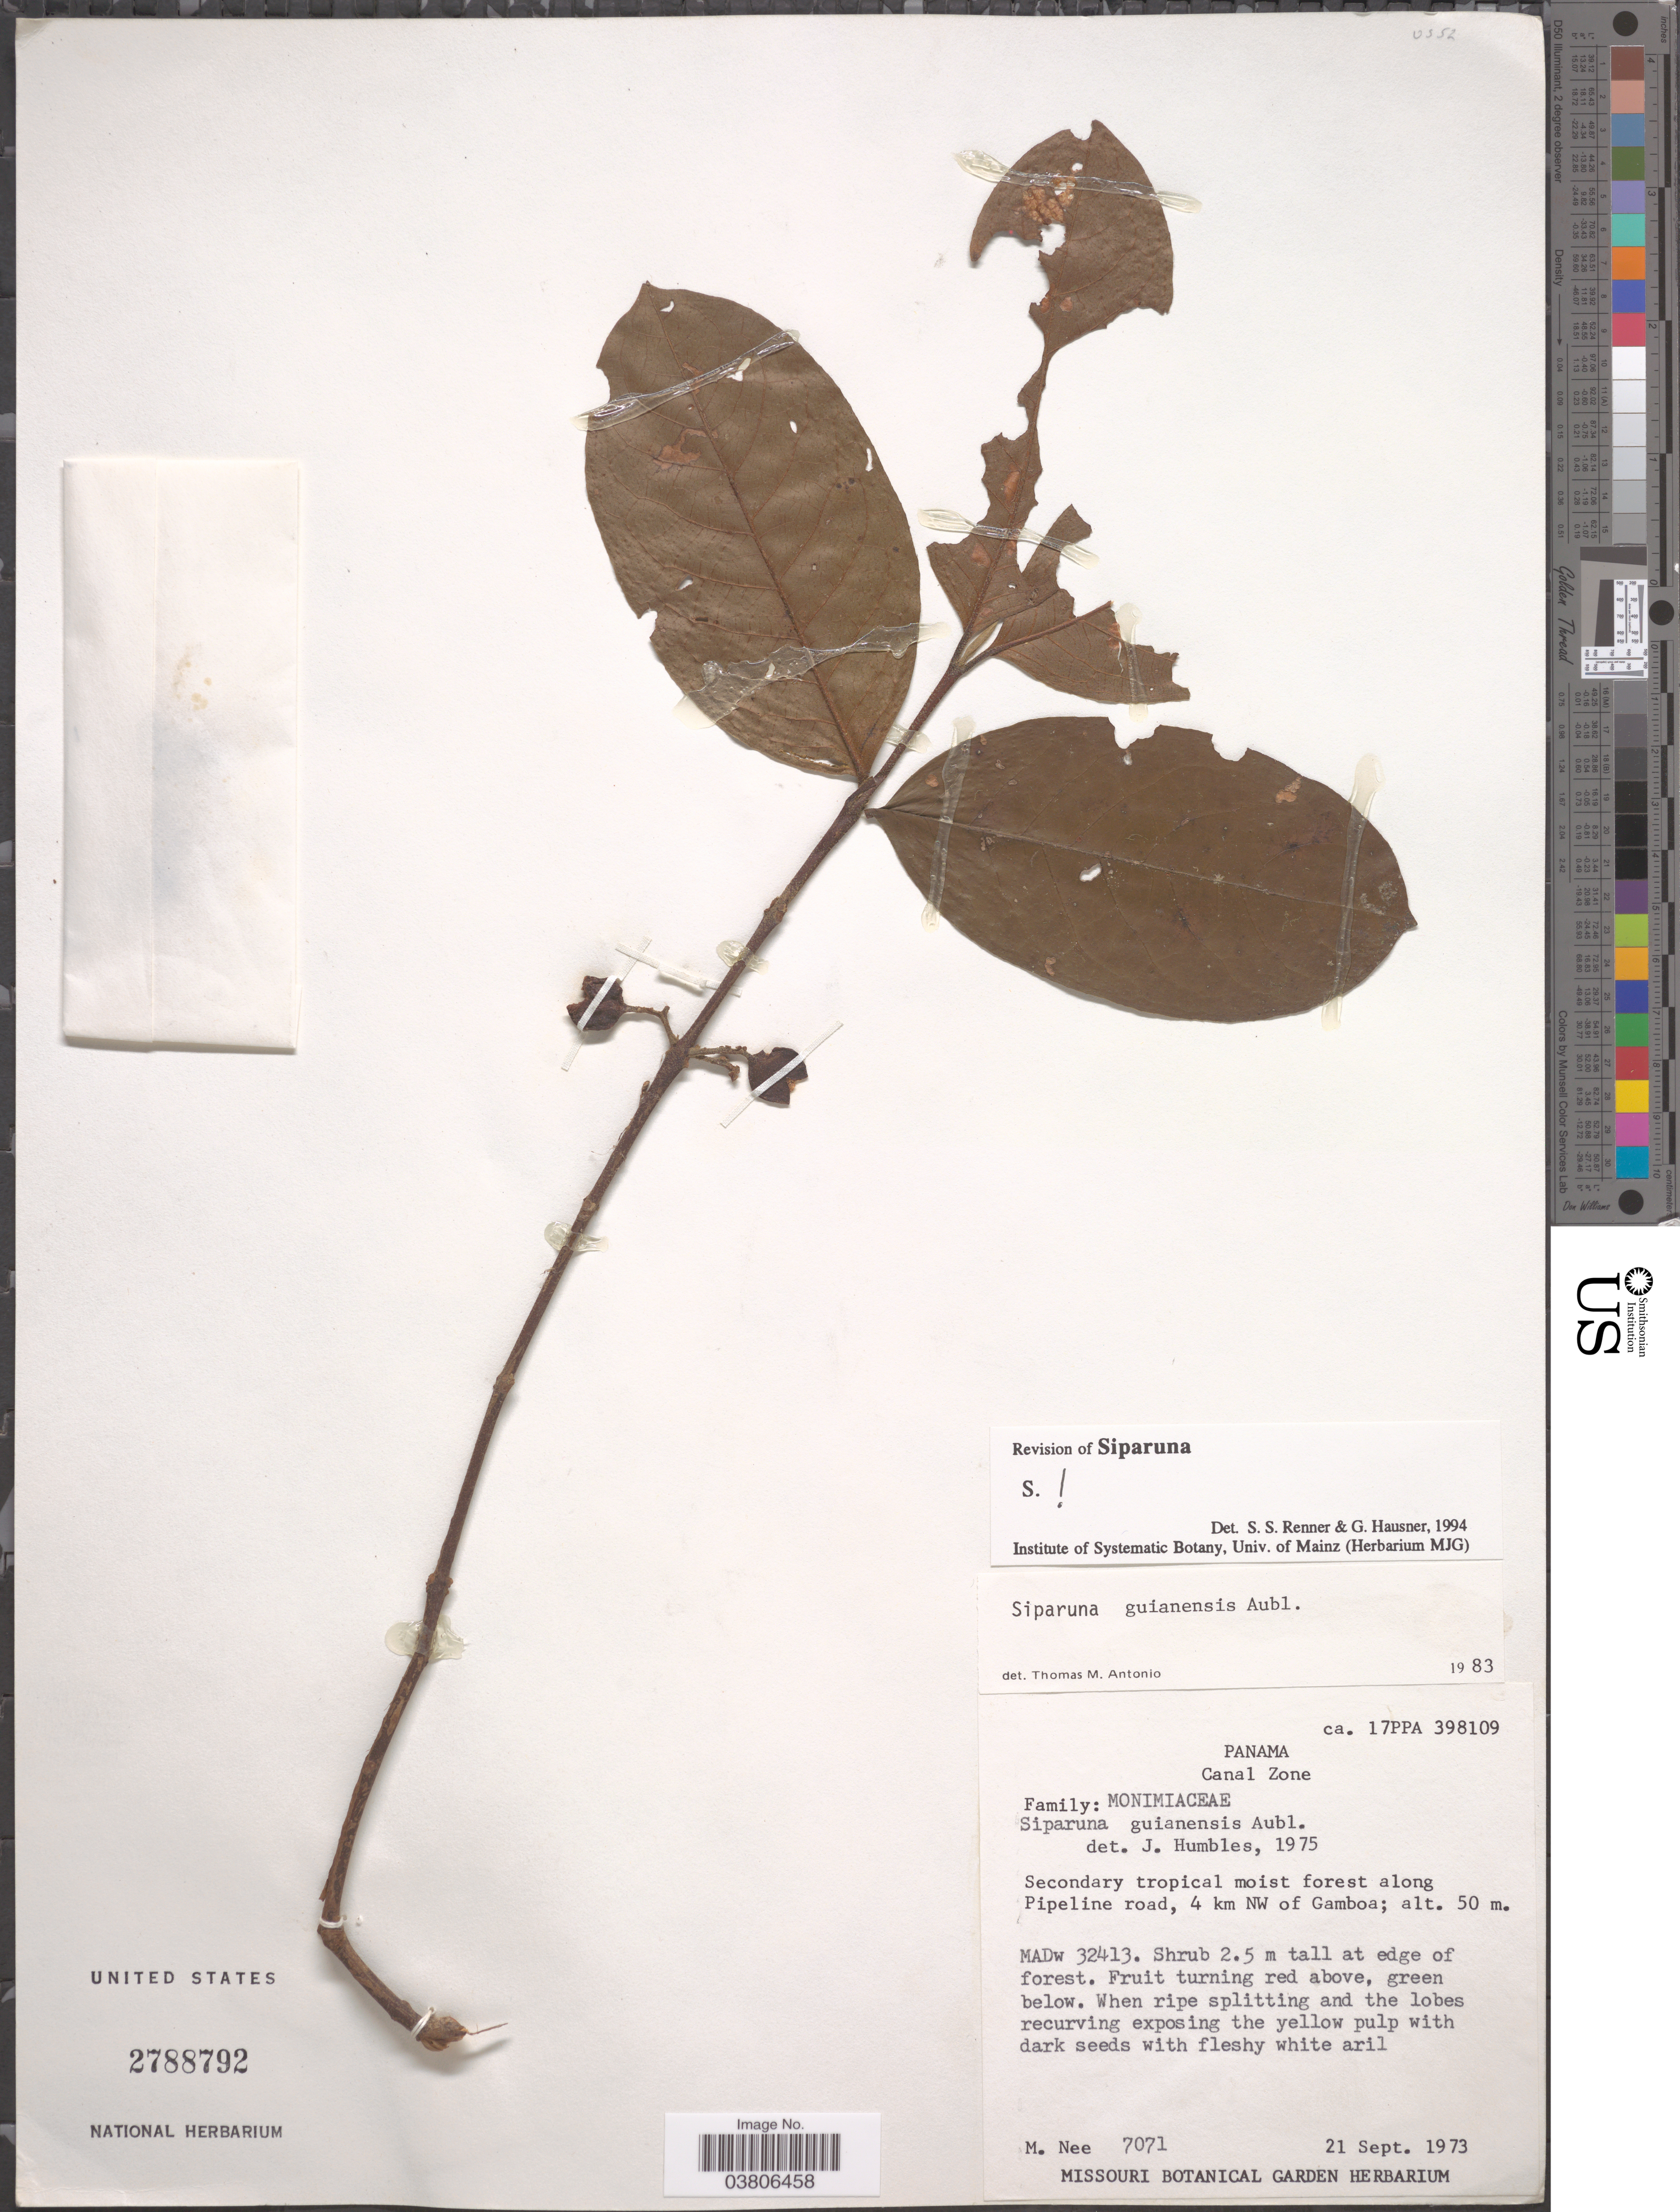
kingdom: Plantae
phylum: Tracheophyta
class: Magnoliopsida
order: Laurales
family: Siparunaceae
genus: Siparuna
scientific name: Siparuna guianensis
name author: Aubl.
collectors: M. Nee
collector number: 7071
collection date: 1973-09-21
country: Panama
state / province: Colón / Panamá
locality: Canal Zone. Along Pipeline road, 4 km NW of Gamboa.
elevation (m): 50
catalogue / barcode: US 2788792